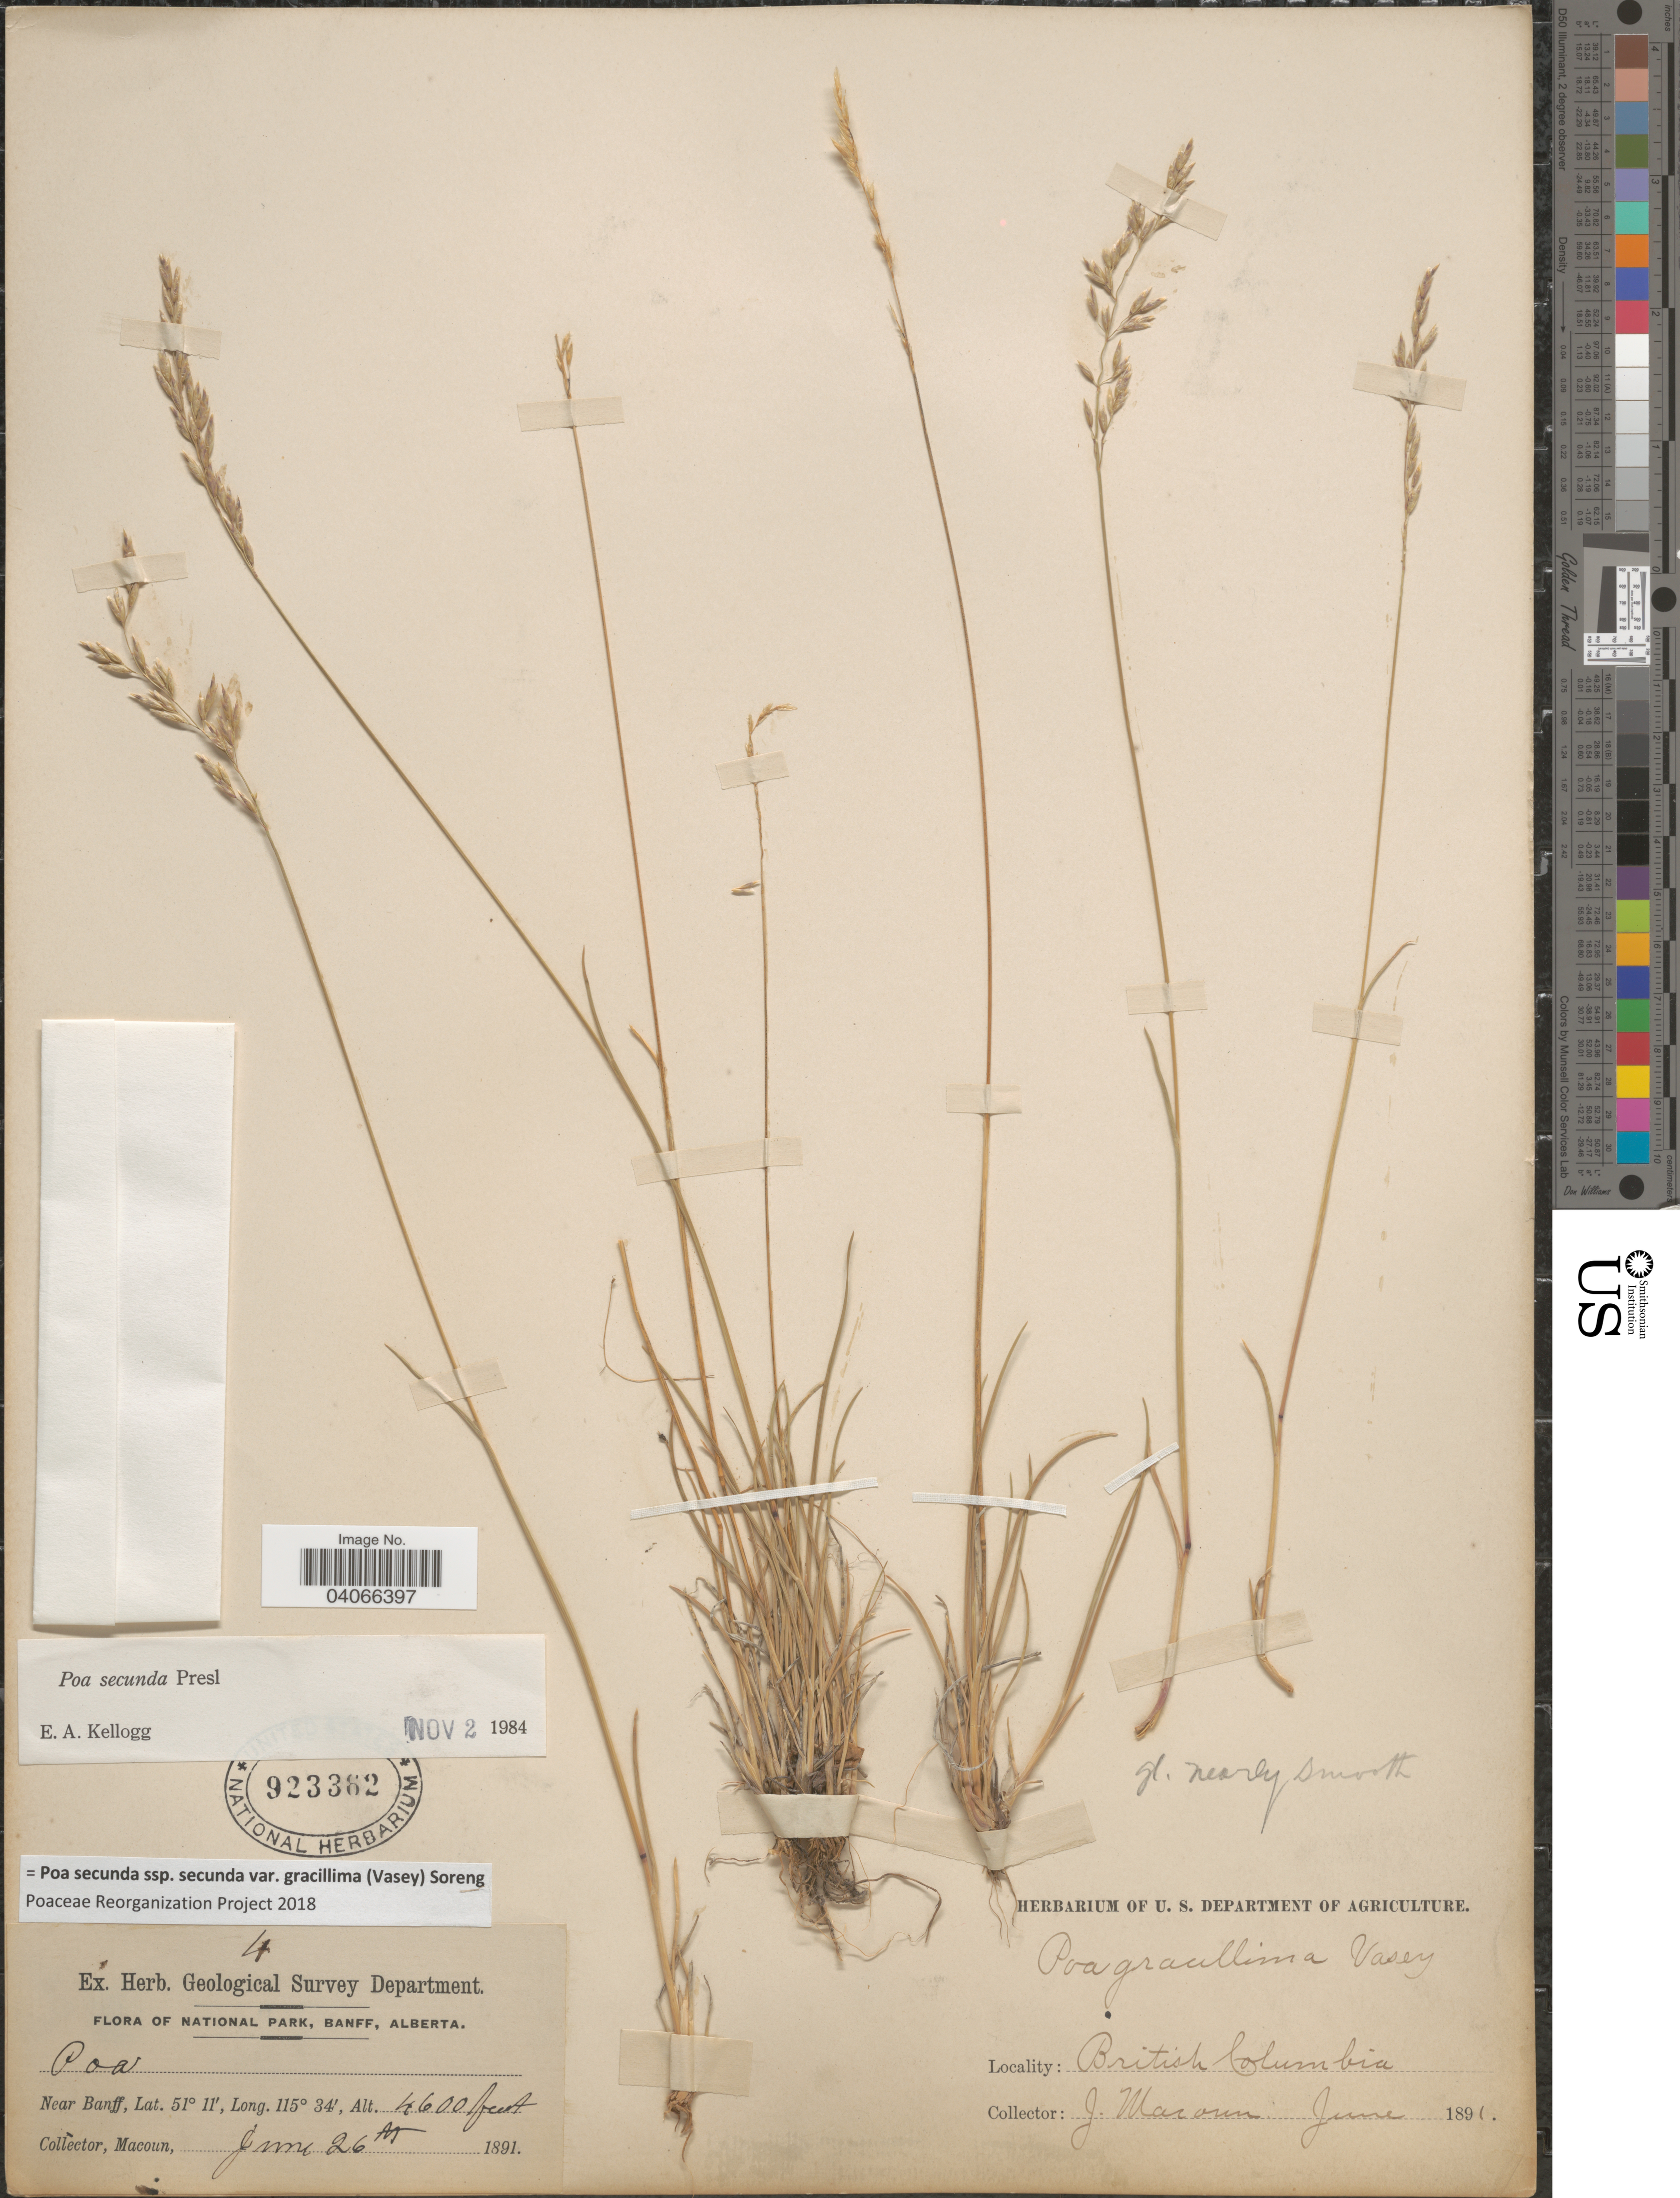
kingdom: Plantae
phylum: Tracheophyta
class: Liliopsida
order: Poales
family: Poaceae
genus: Poa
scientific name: Poa secunda subsp. secunda var. gracillima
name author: (Vasey) Soreng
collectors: J. Macoun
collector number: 4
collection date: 1891-06-26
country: Canada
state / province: Alberta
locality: Herb. Geological Survey Department. National Park, Banff. Near Banff.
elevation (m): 1402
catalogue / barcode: US 923362